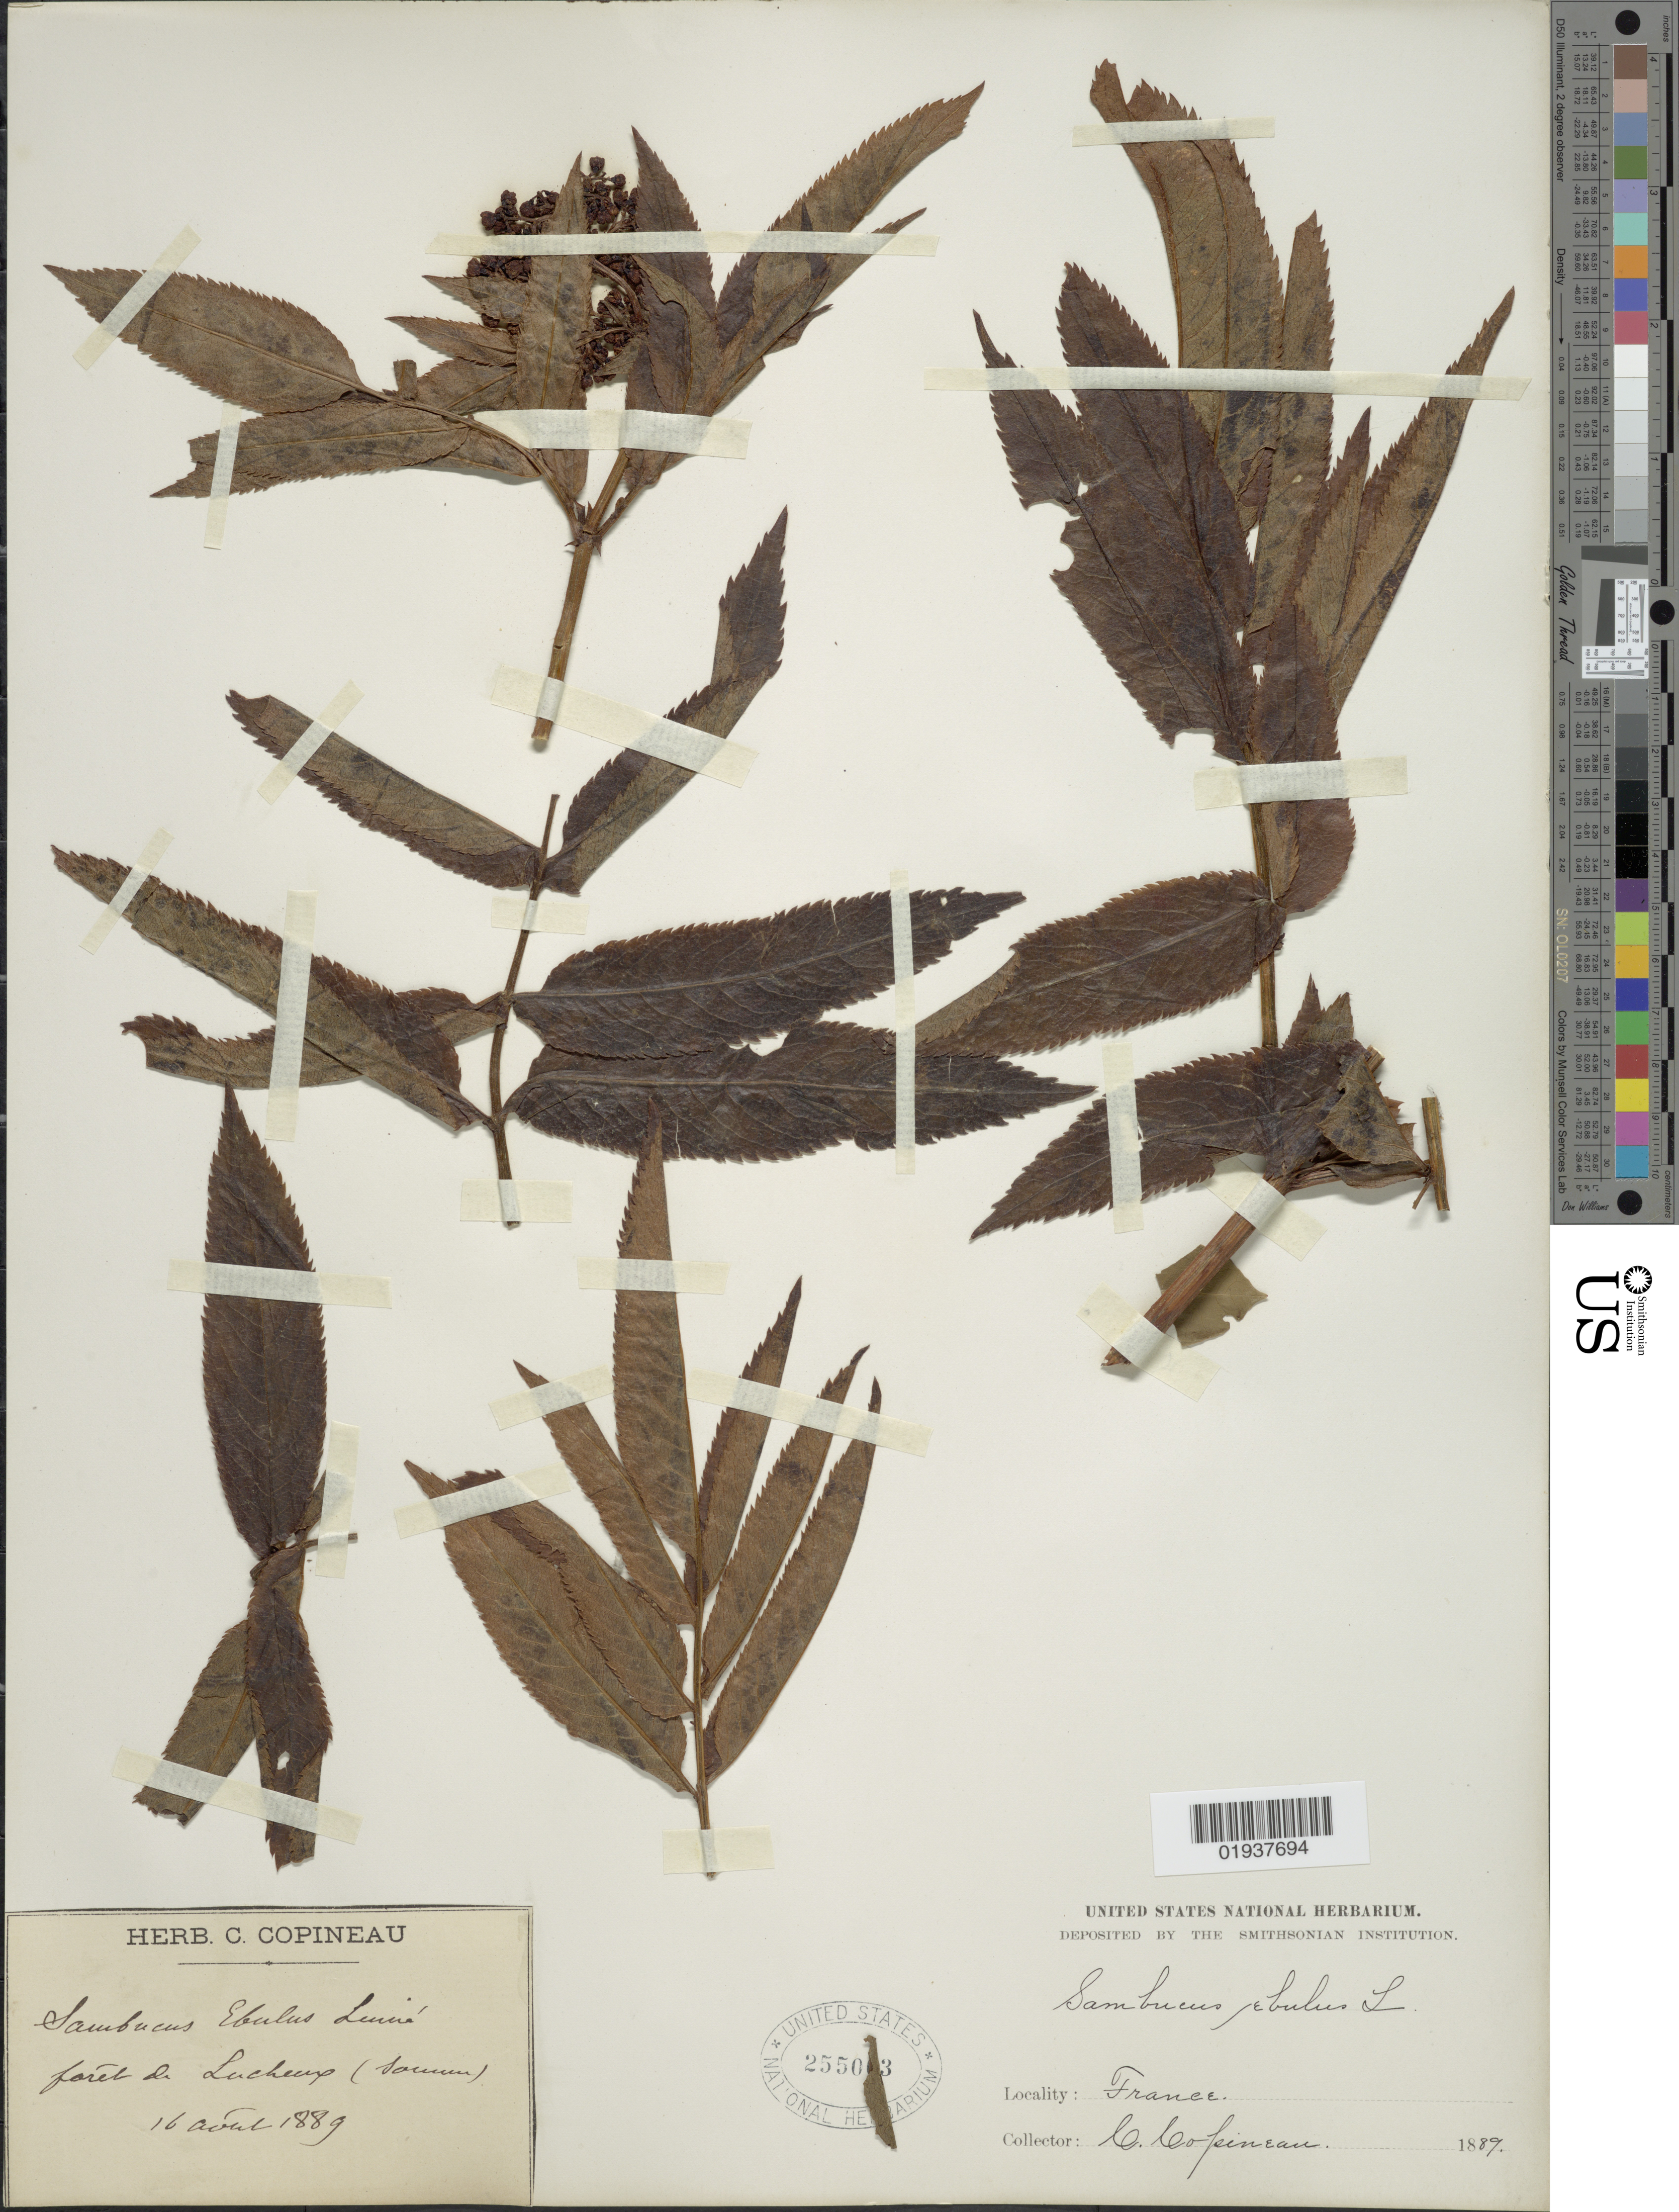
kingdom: Plantae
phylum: Tracheophyta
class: Magnoliopsida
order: Dipsacales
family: Viburnaceae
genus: Sambucus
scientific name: Sambucus ebulus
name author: L.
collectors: C. Copineau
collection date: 1889-08-16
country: France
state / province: Hauts-de-France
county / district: Somme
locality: Forêt de Lucheux (Somme)